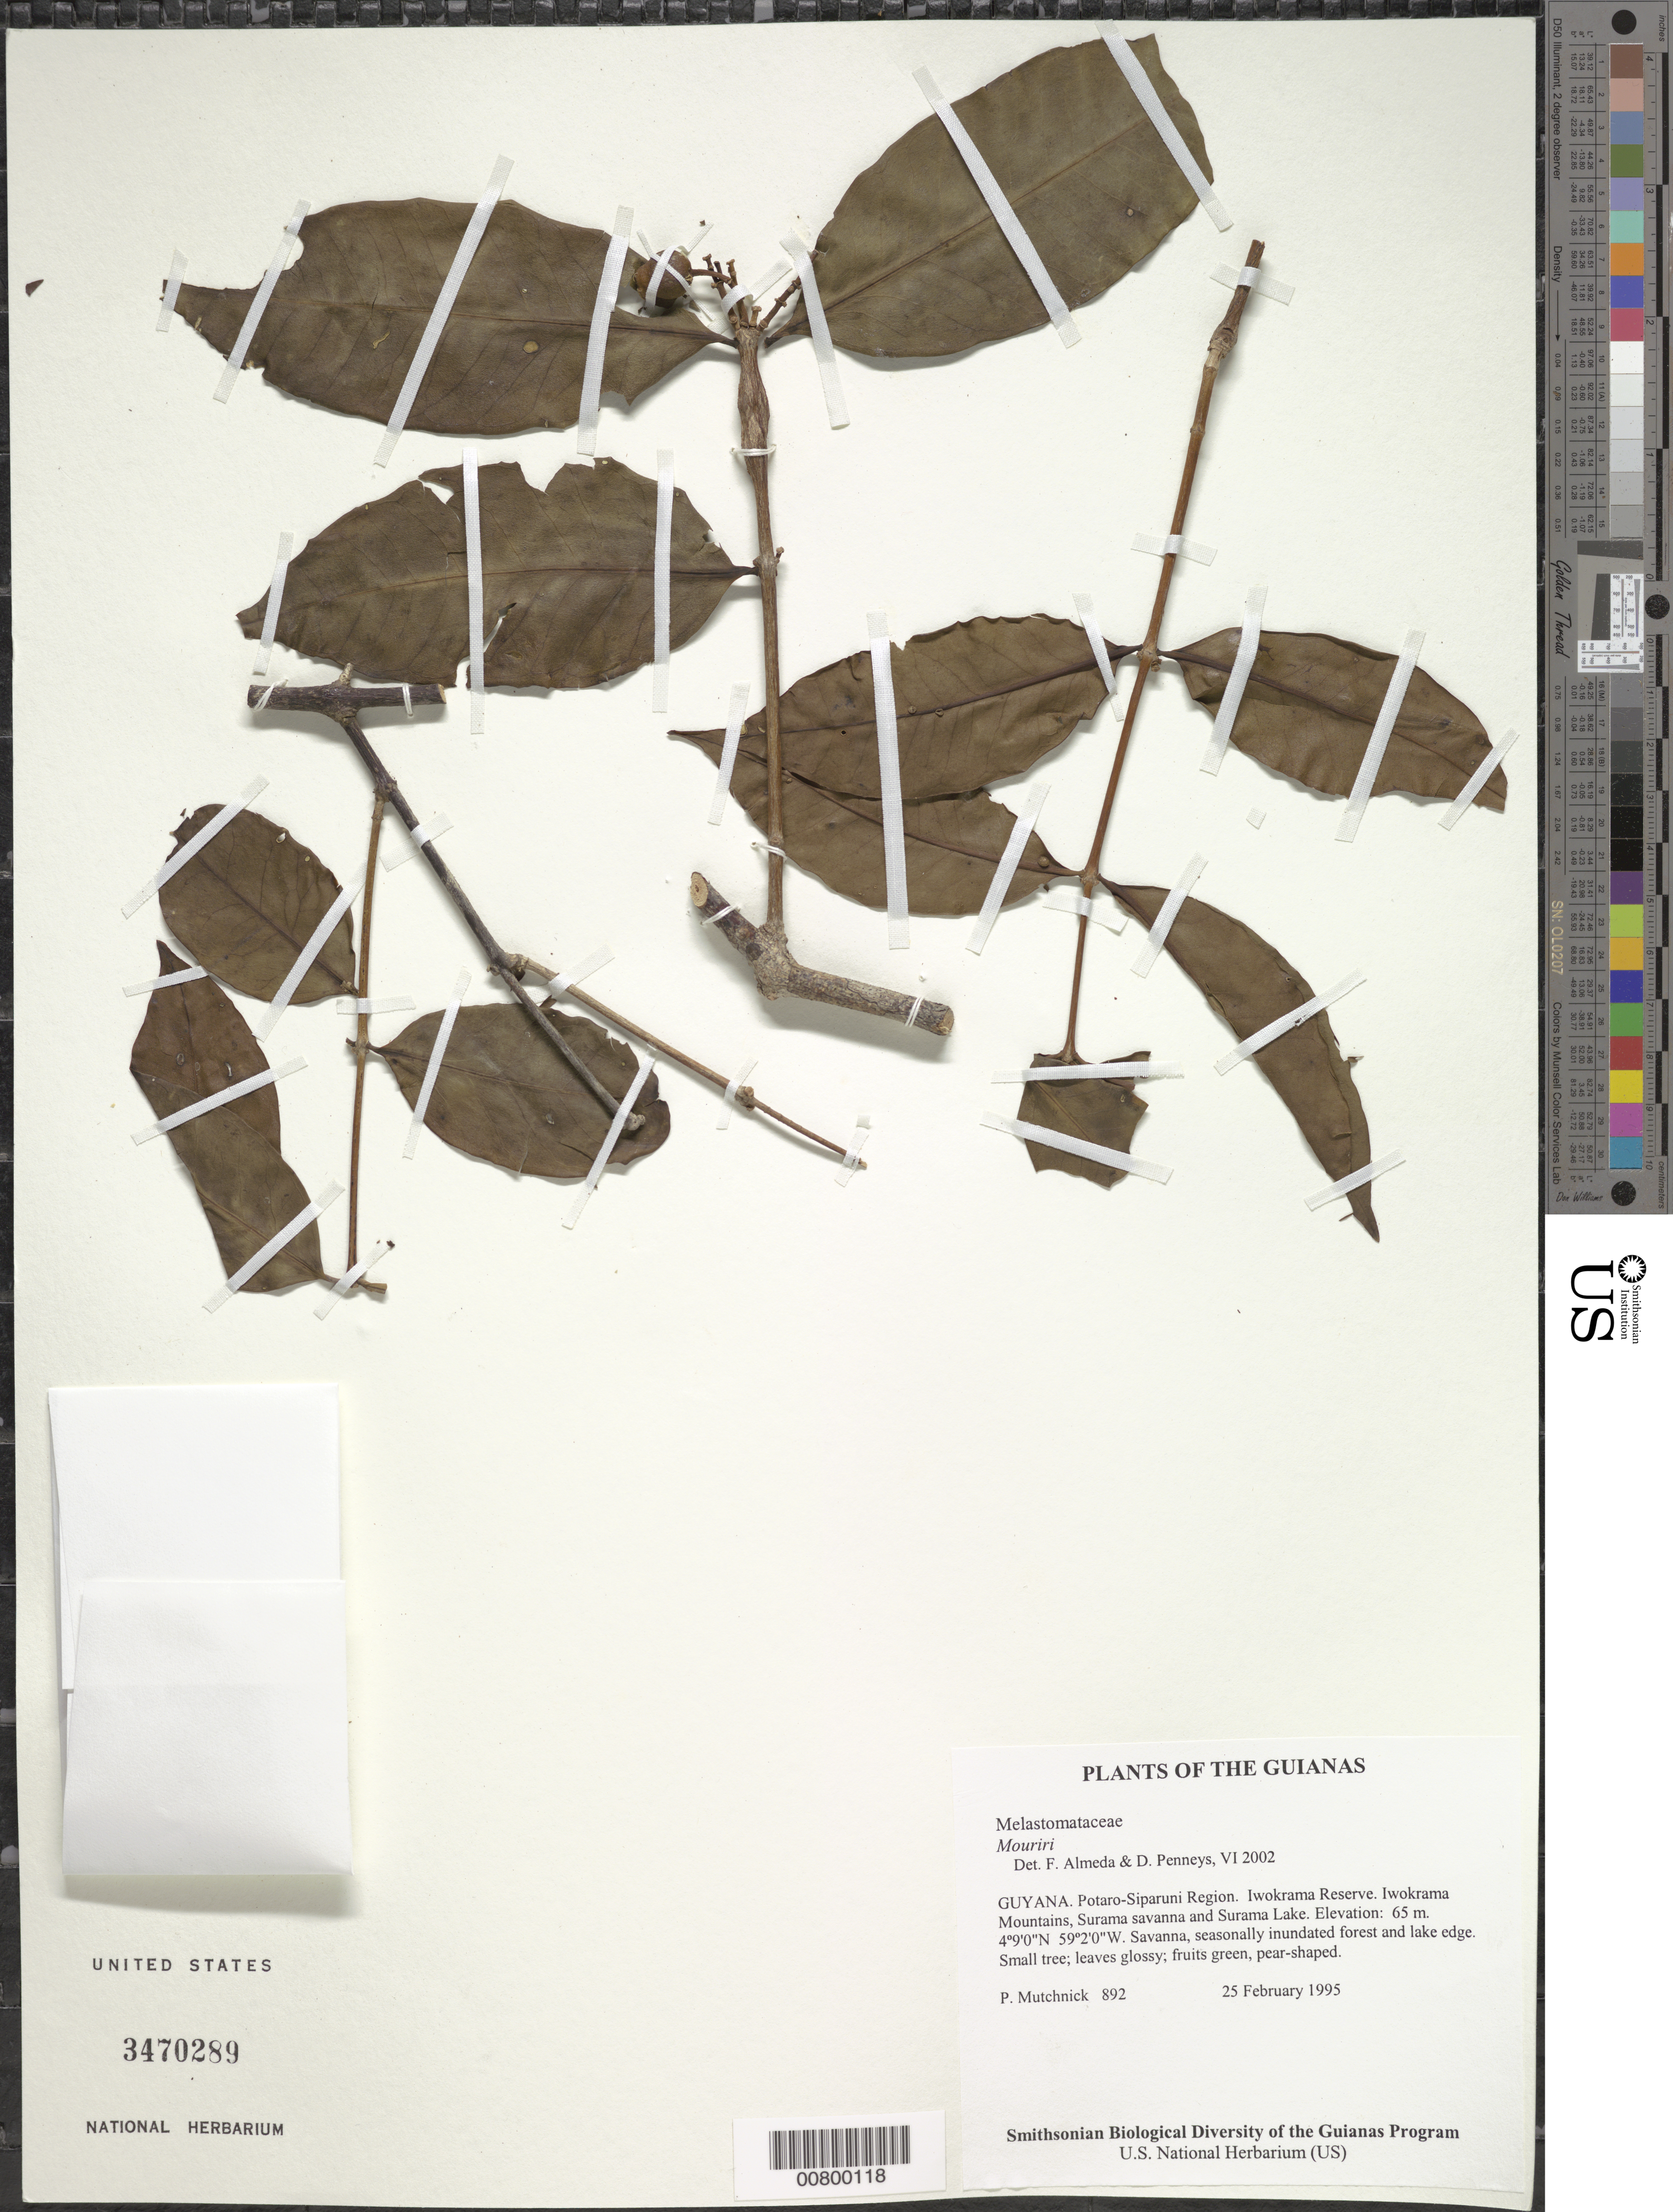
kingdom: Plantae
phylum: Tracheophyta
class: Magnoliopsida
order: Myrtales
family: Melastomataceae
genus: Mouriri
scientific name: Mouriri sp.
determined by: Almeda, F.; Penneys, D. S.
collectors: P. Mutchnick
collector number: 892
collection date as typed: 25 February 1995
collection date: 1995-02-25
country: Guyana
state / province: Potaro-Siparuni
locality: Iwokrama Reserve. Iwokrama Mountains, Surama savanna and Surama Lake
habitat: Savanna, seasonally inundated forest and lake edge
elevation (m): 65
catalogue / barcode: US 3470289